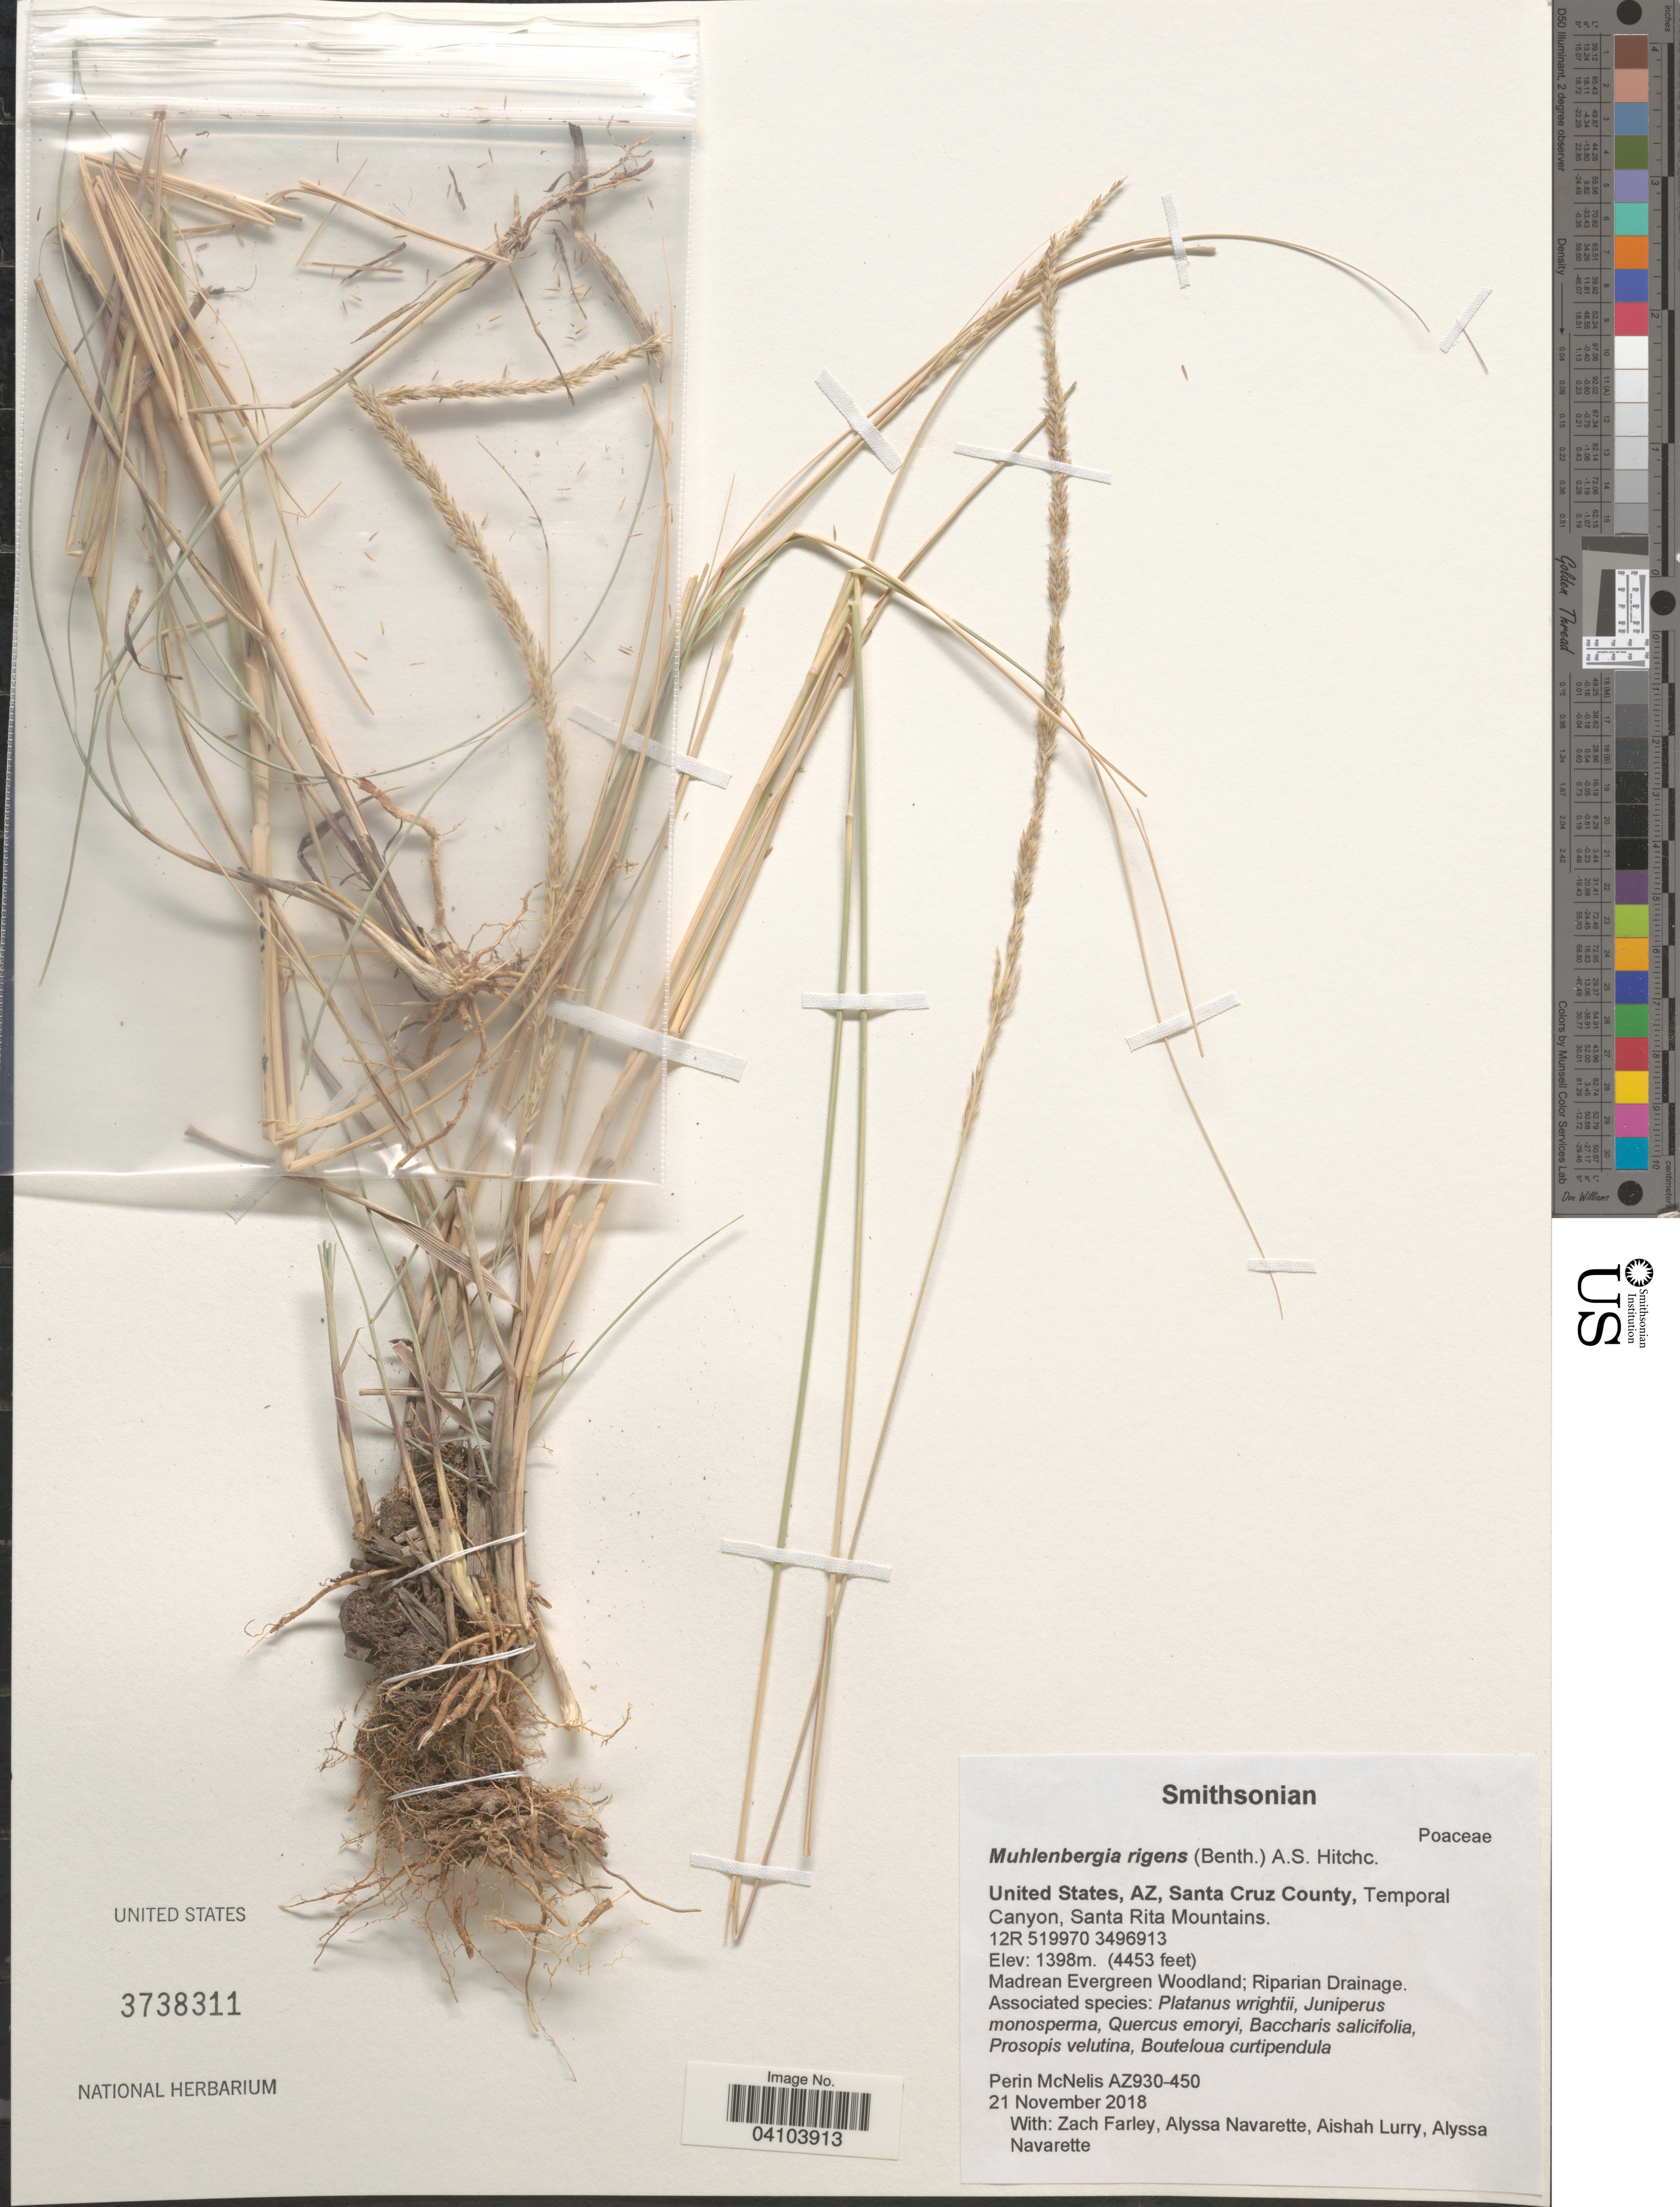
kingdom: Plantae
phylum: Tracheophyta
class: Liliopsida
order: Poales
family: Poaceae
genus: Muhlenbergia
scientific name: Muhlenbergia rigens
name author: (Benth.) Hitchc.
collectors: P. McNelis, Z. Farley, A. Navarette, A. Lurry & A. Navarette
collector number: AZ930-450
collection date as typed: Transcribed d/m/y: 21/11/2018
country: United States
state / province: Arizona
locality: Santa Cruz County, Temporal Canyon, Santa Rita Mountains. 12R 519970 3496913.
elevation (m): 1398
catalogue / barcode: US 3738311